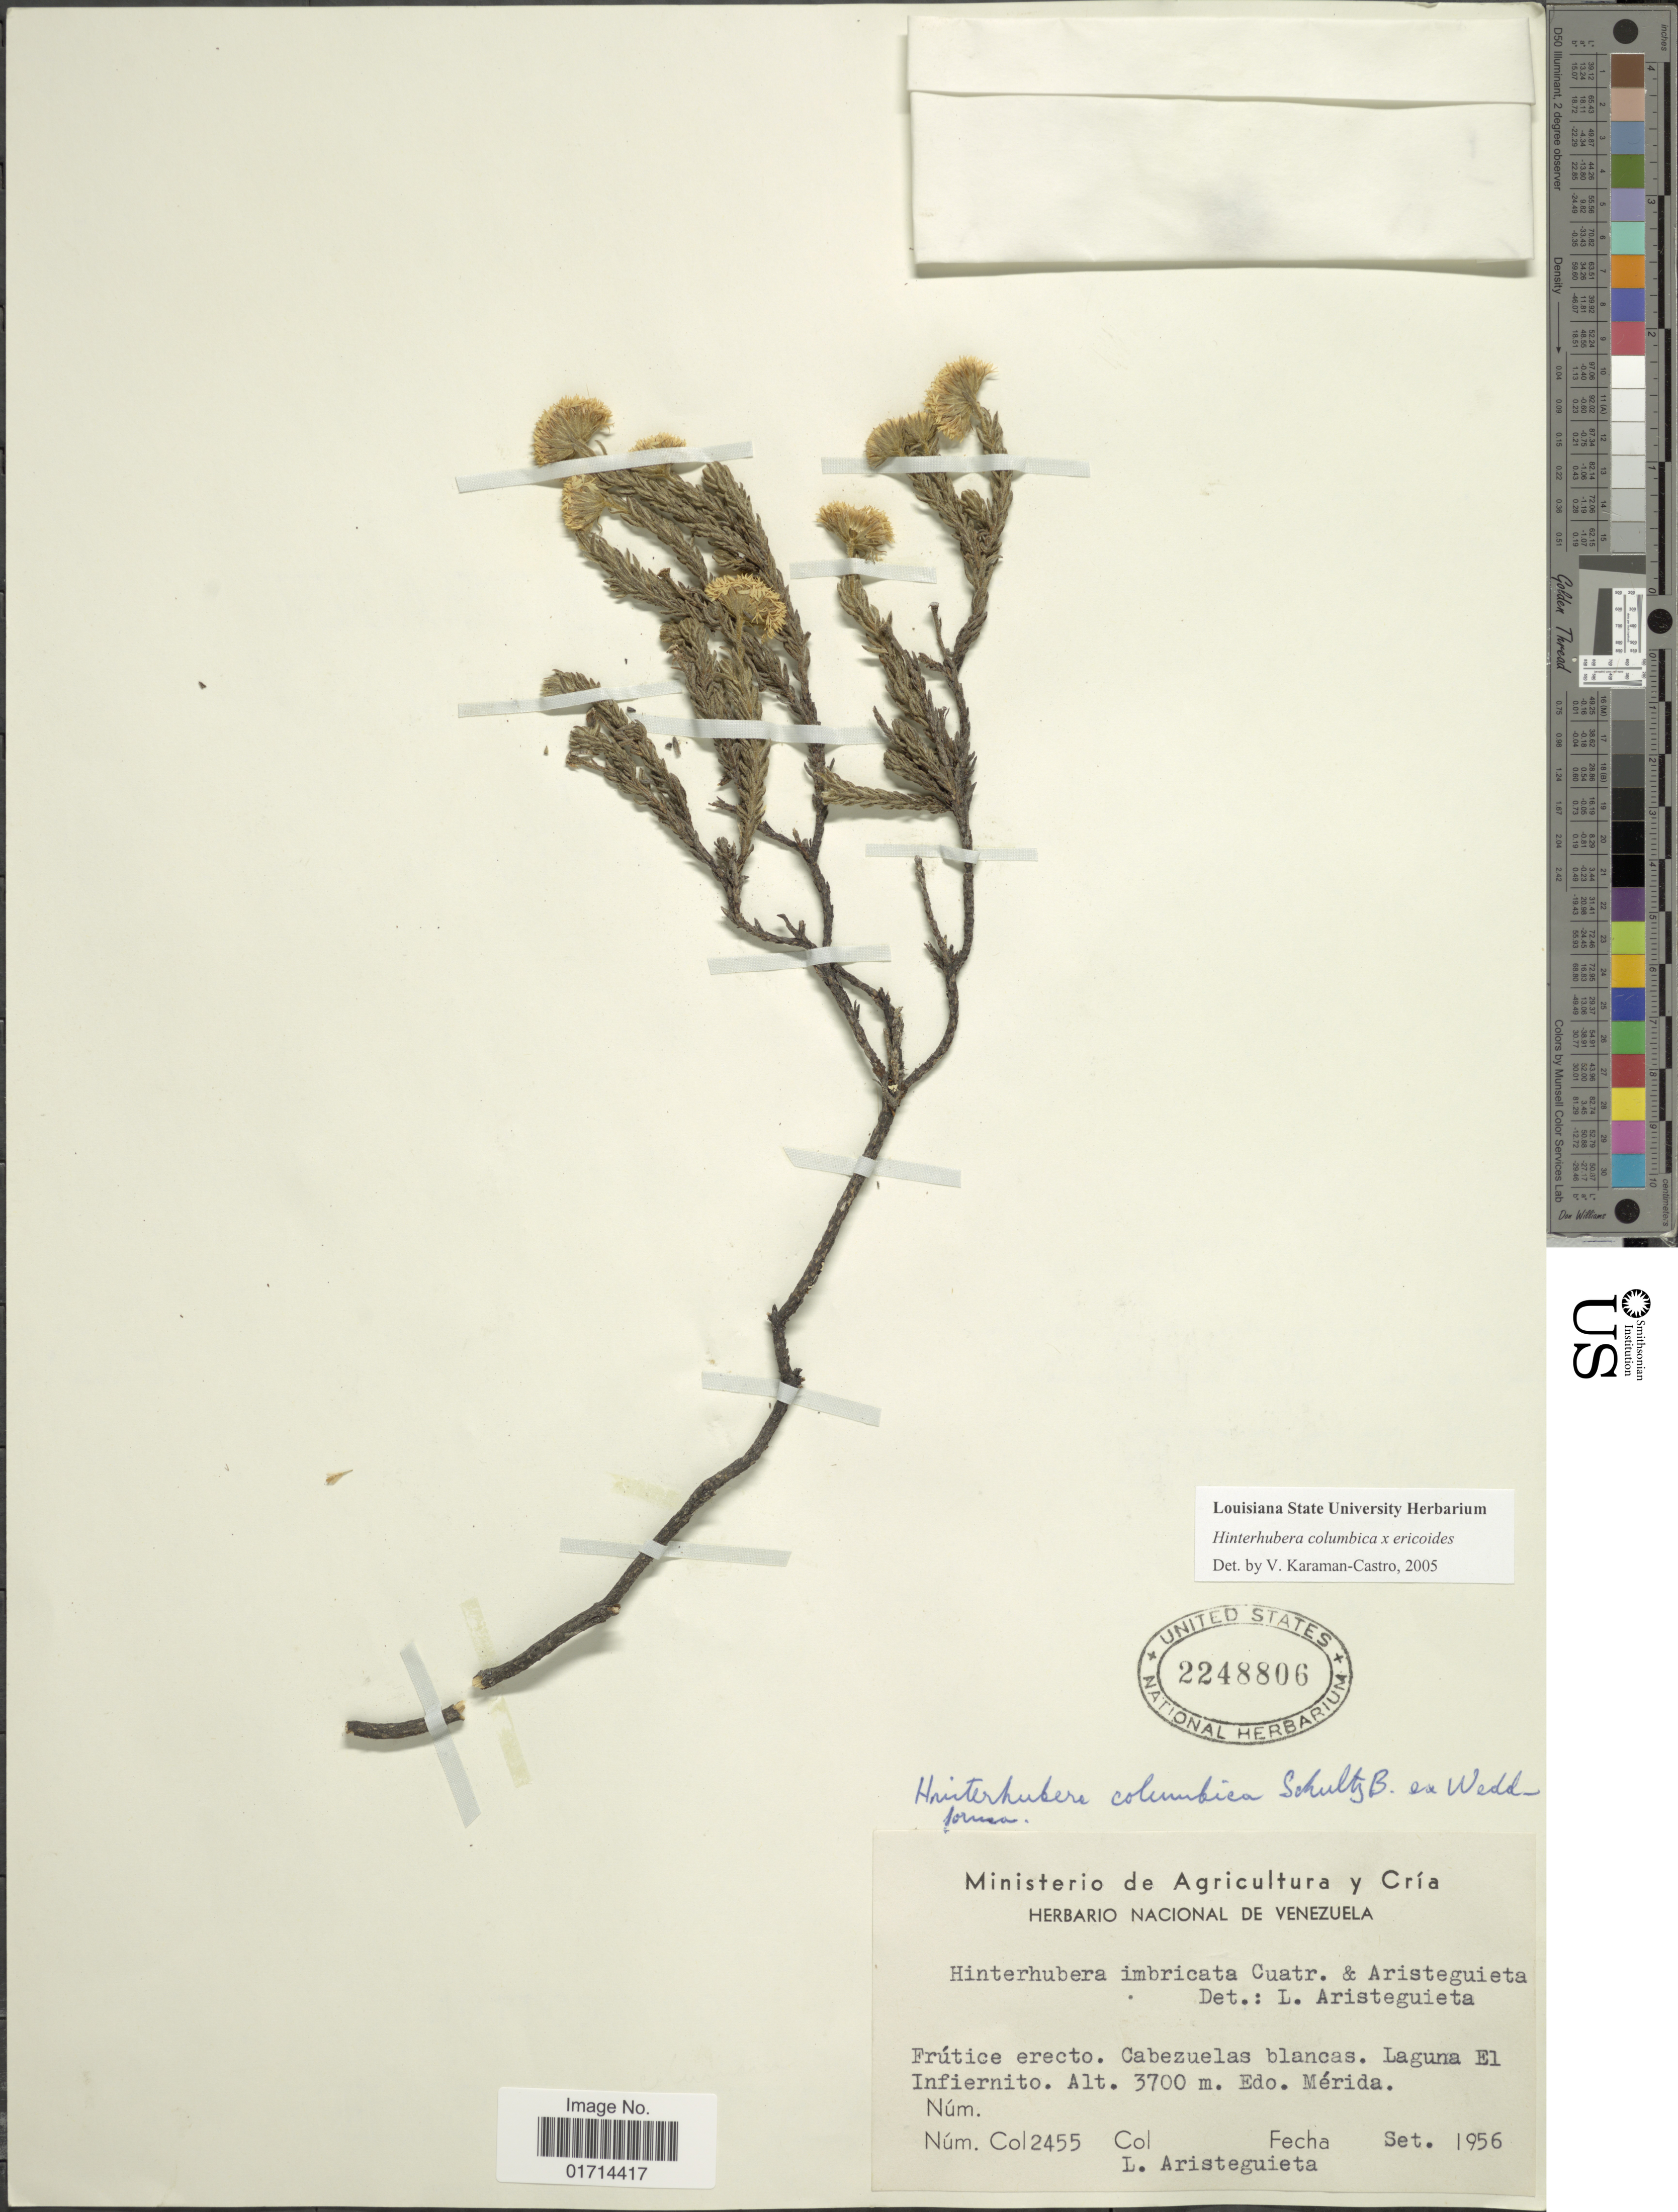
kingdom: Plantae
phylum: Tracheophyta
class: Magnoliopsida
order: Asterales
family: Asteraceae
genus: Hinterhubera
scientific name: Hinterhubera columbica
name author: Sch. Bip. ex Wedd.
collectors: L. Aristeguieta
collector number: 2455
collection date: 1956-09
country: Venezuela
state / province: Mérida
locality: Laguna El Infiernito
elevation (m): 3700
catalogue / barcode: US 2248806